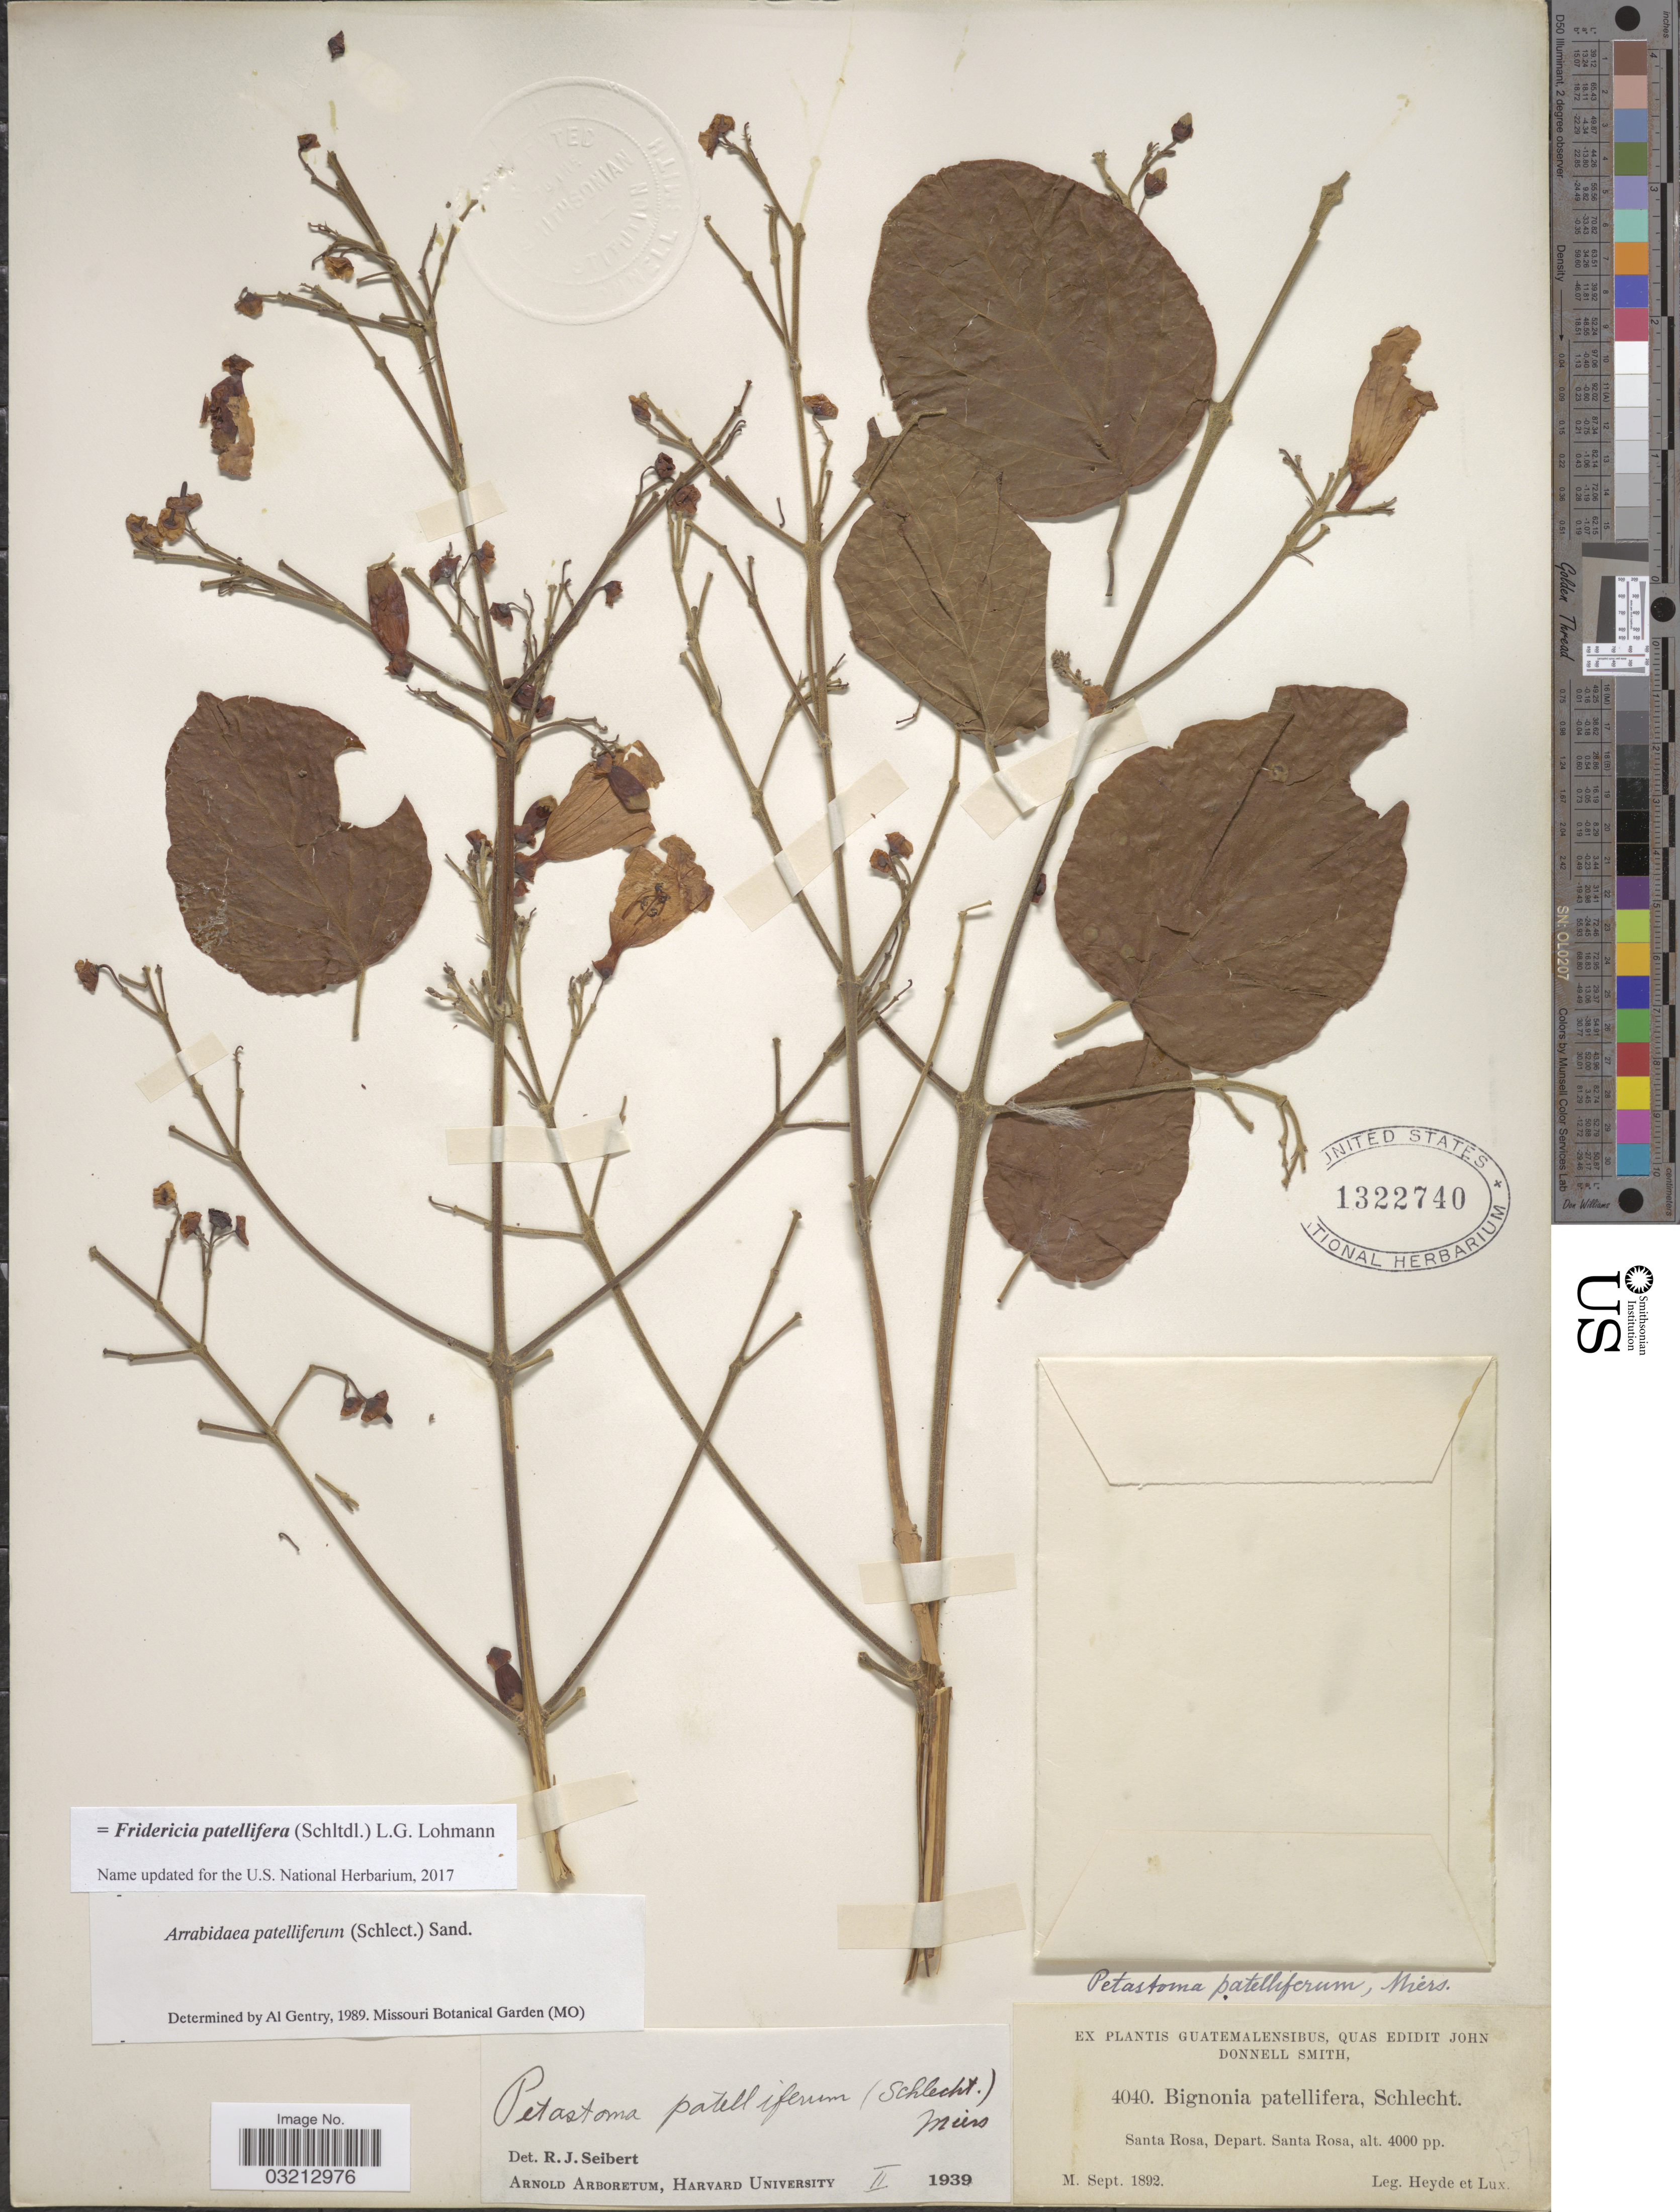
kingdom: Plantae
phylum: Tracheophyta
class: Magnoliopsida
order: Lamiales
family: Bignoniaceae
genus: Fridericia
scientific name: Fridericia patellifera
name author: (Schltdl.) L.G. Lohmann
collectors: Heyde & Lux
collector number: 4040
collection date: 1892-09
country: Guatemala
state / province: Santa Rosa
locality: Depart. Santa Rosa.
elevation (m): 1219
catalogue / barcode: US 1322740